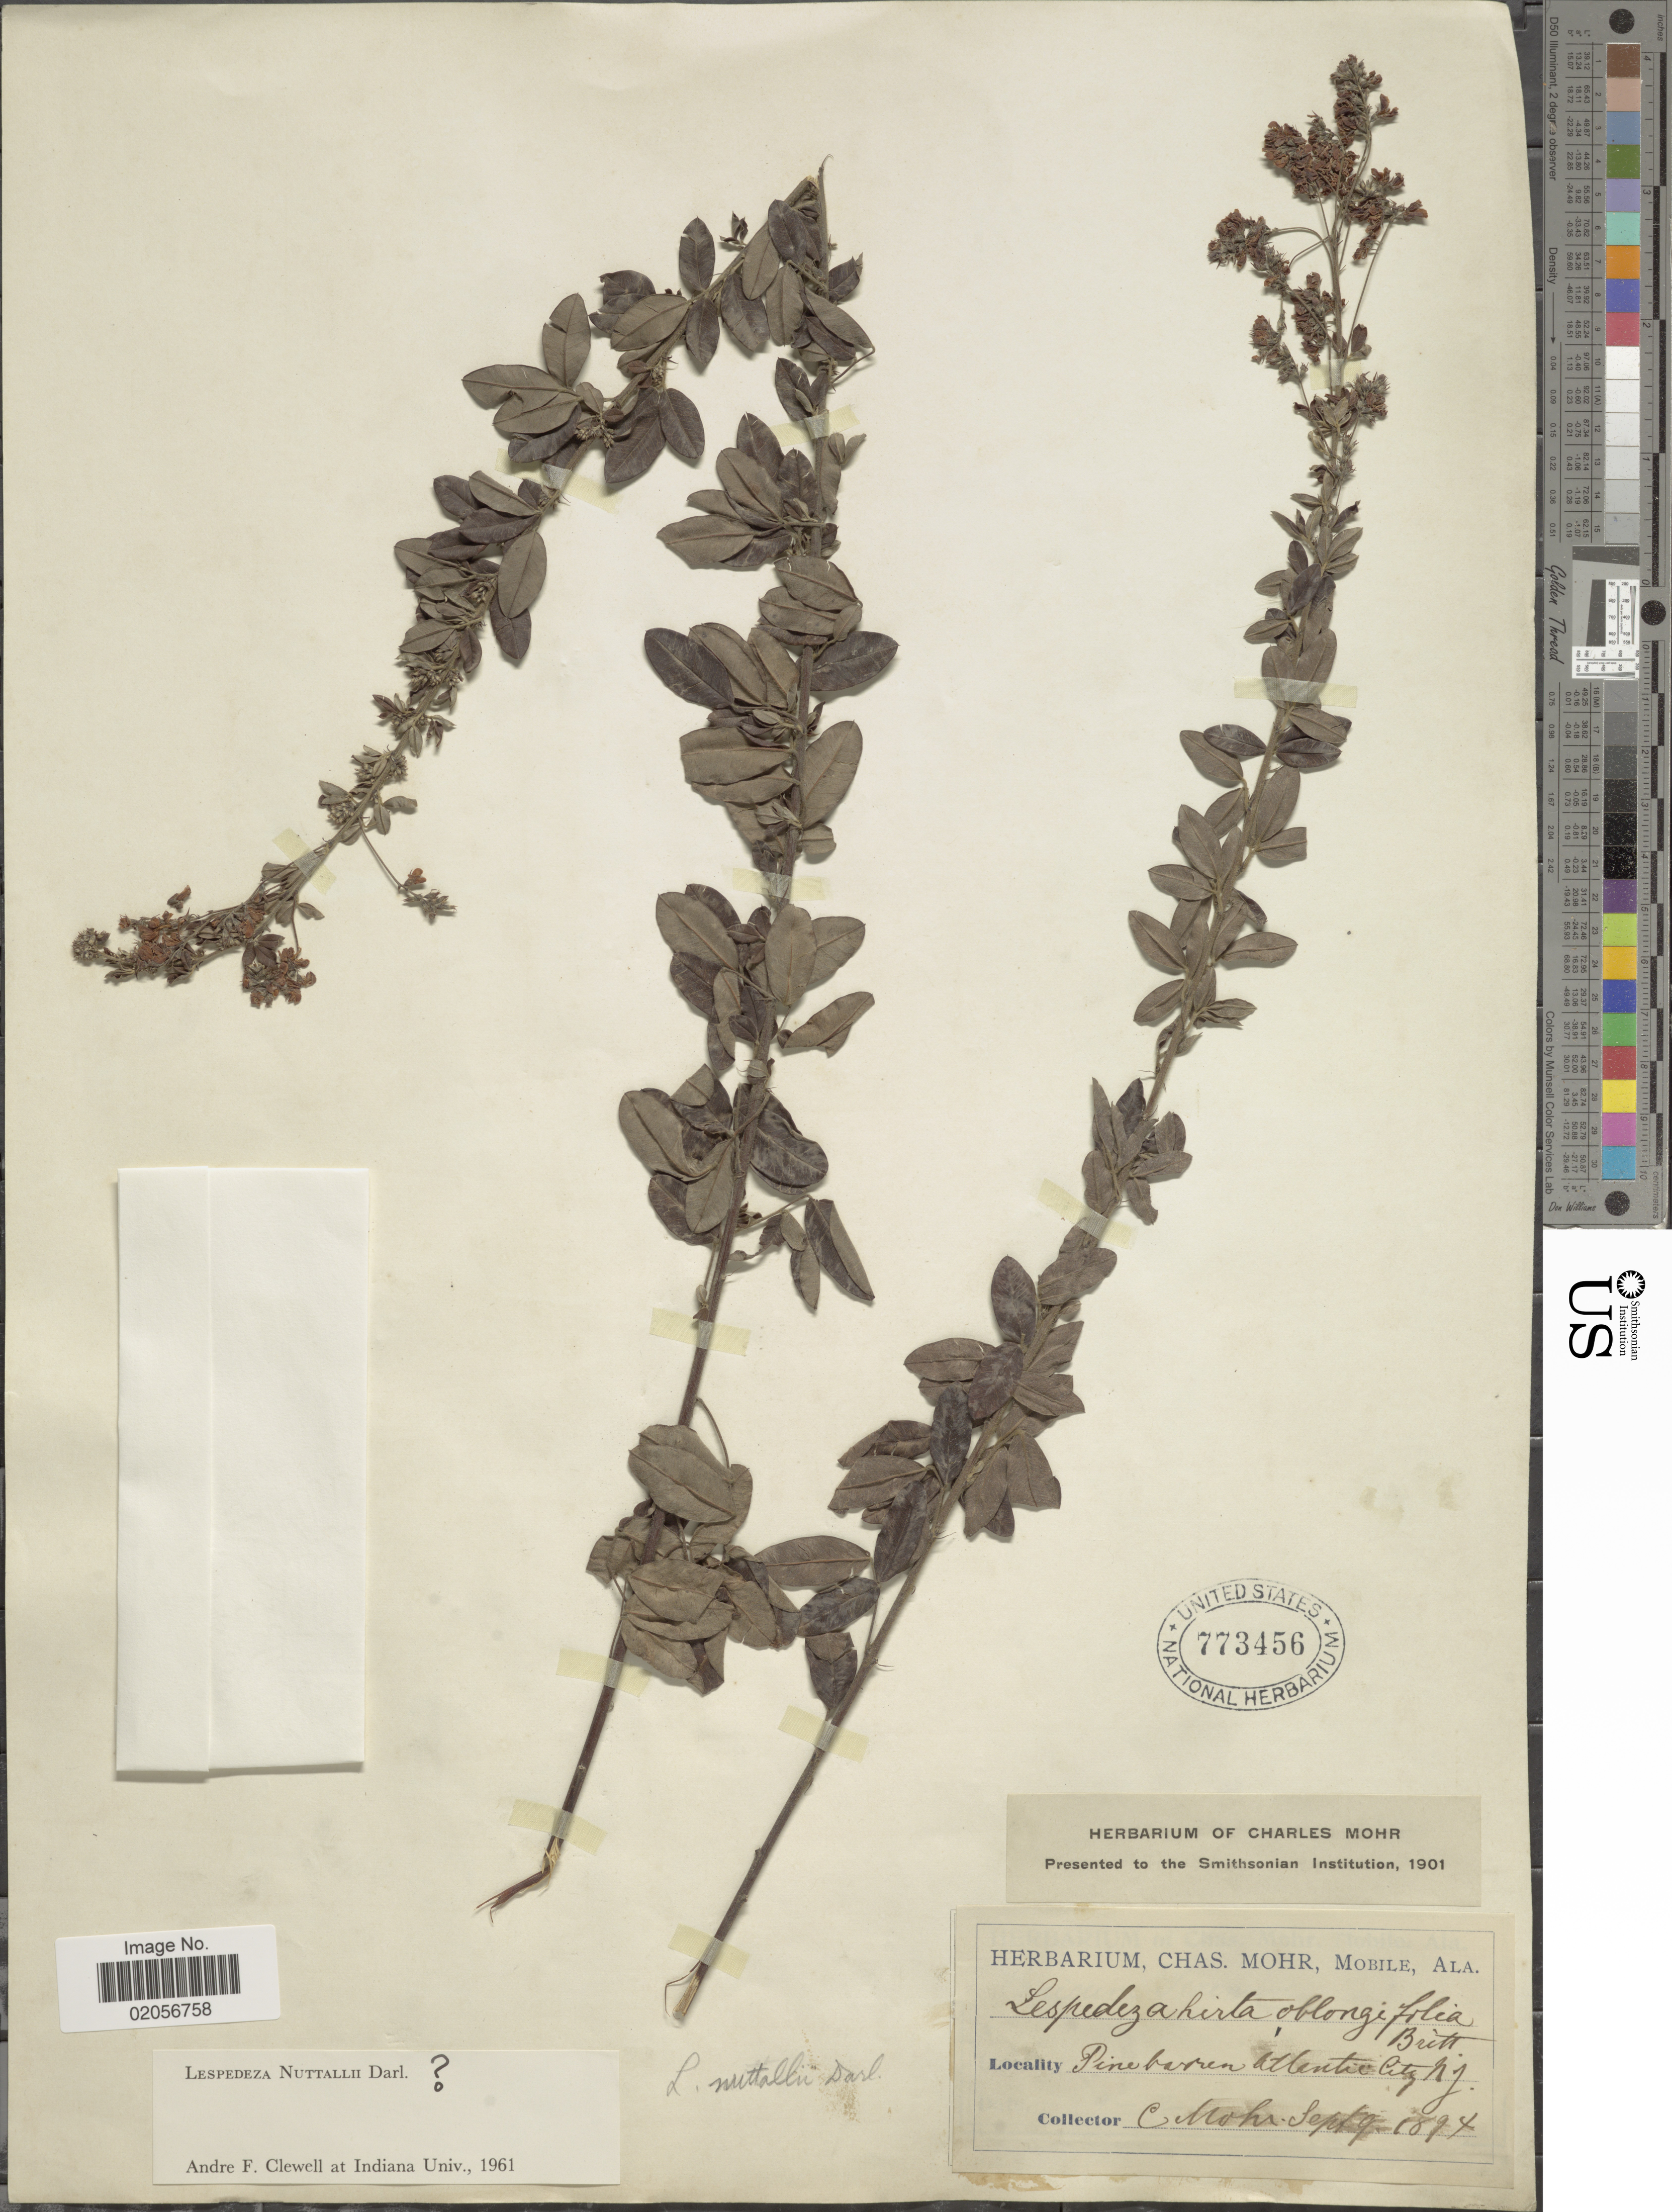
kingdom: Plantae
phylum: Tracheophyta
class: Magnoliopsida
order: Fabales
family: Fabaceae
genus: Lespedeza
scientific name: Lespedeza nuttallii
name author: Darl.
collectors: C. T. Mohr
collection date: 1894-09-09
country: United States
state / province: New Jersey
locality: Pine barren Atlantic City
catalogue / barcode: US 773456